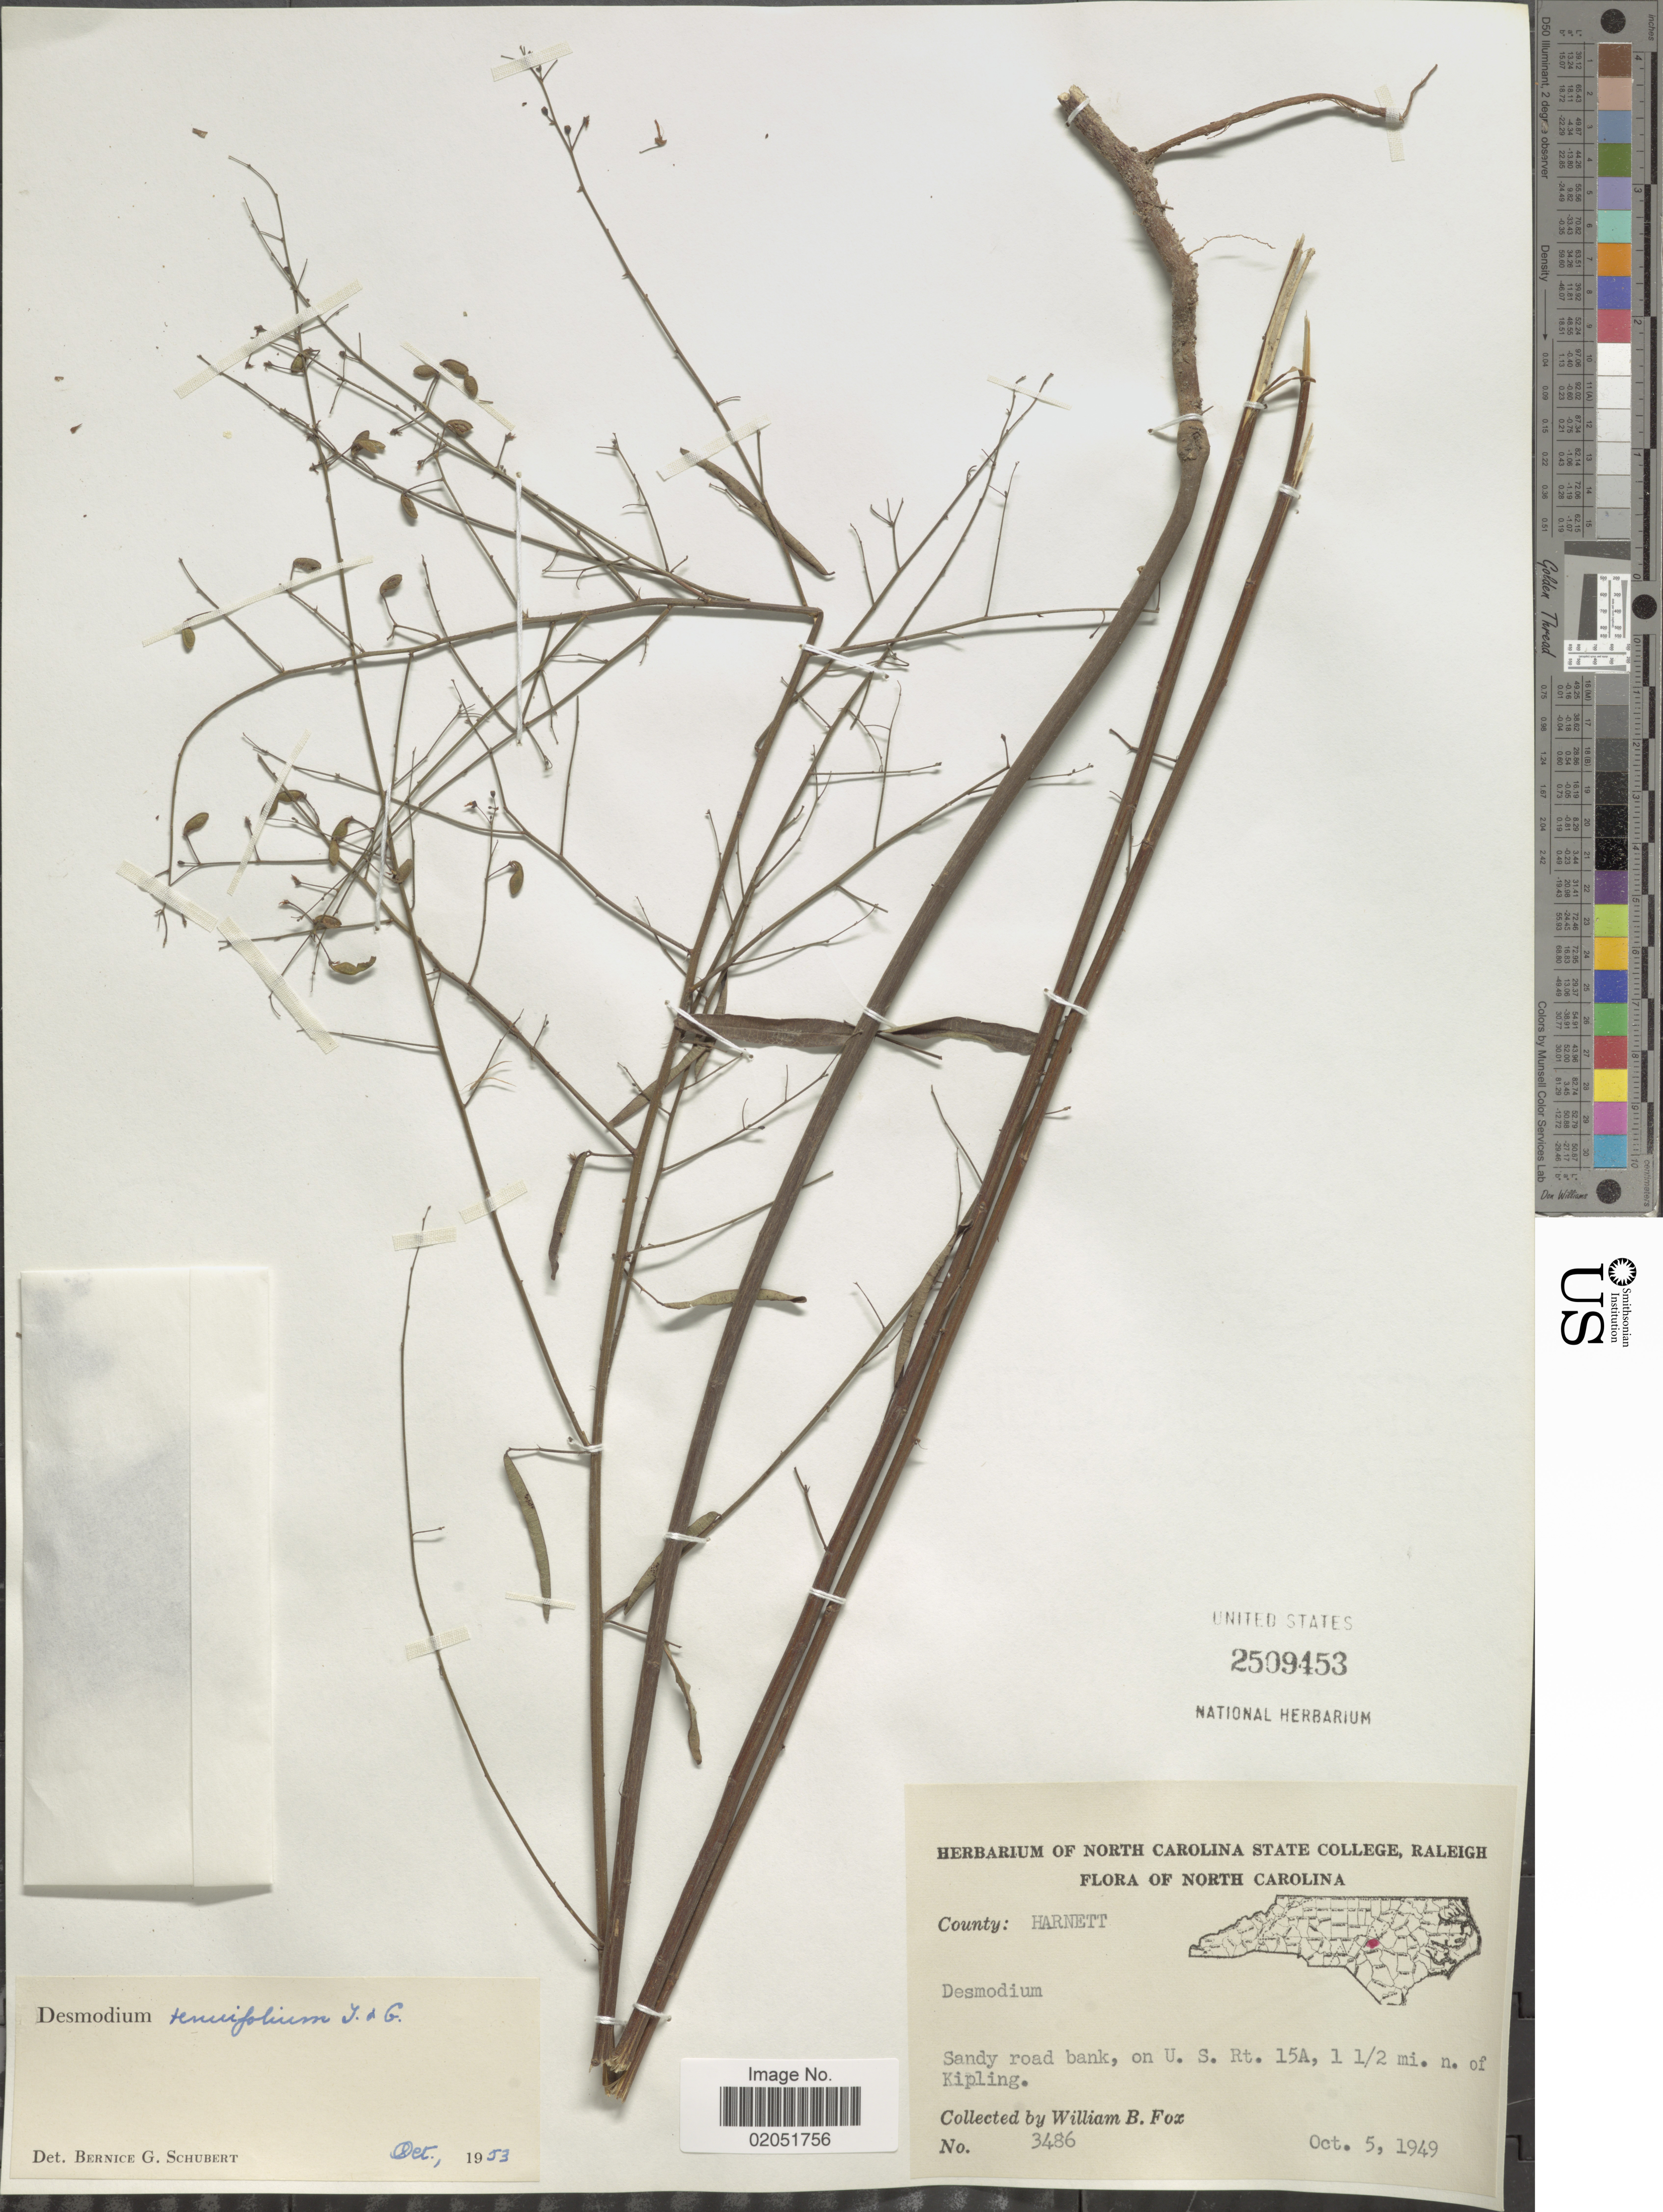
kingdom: Plantae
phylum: Tracheophyta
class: Magnoliopsida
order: Fabales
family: Fabaceae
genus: Desmodium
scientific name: Desmodium tenuifolium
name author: Torr. & A. Gray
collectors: W. B. Fox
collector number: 3486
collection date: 1949-10-05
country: United States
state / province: North Carolina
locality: County: Harnett, Sandy road bank, on U.S. Rt. 15A, 1½ mi. n. of Kipling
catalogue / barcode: US 2509453